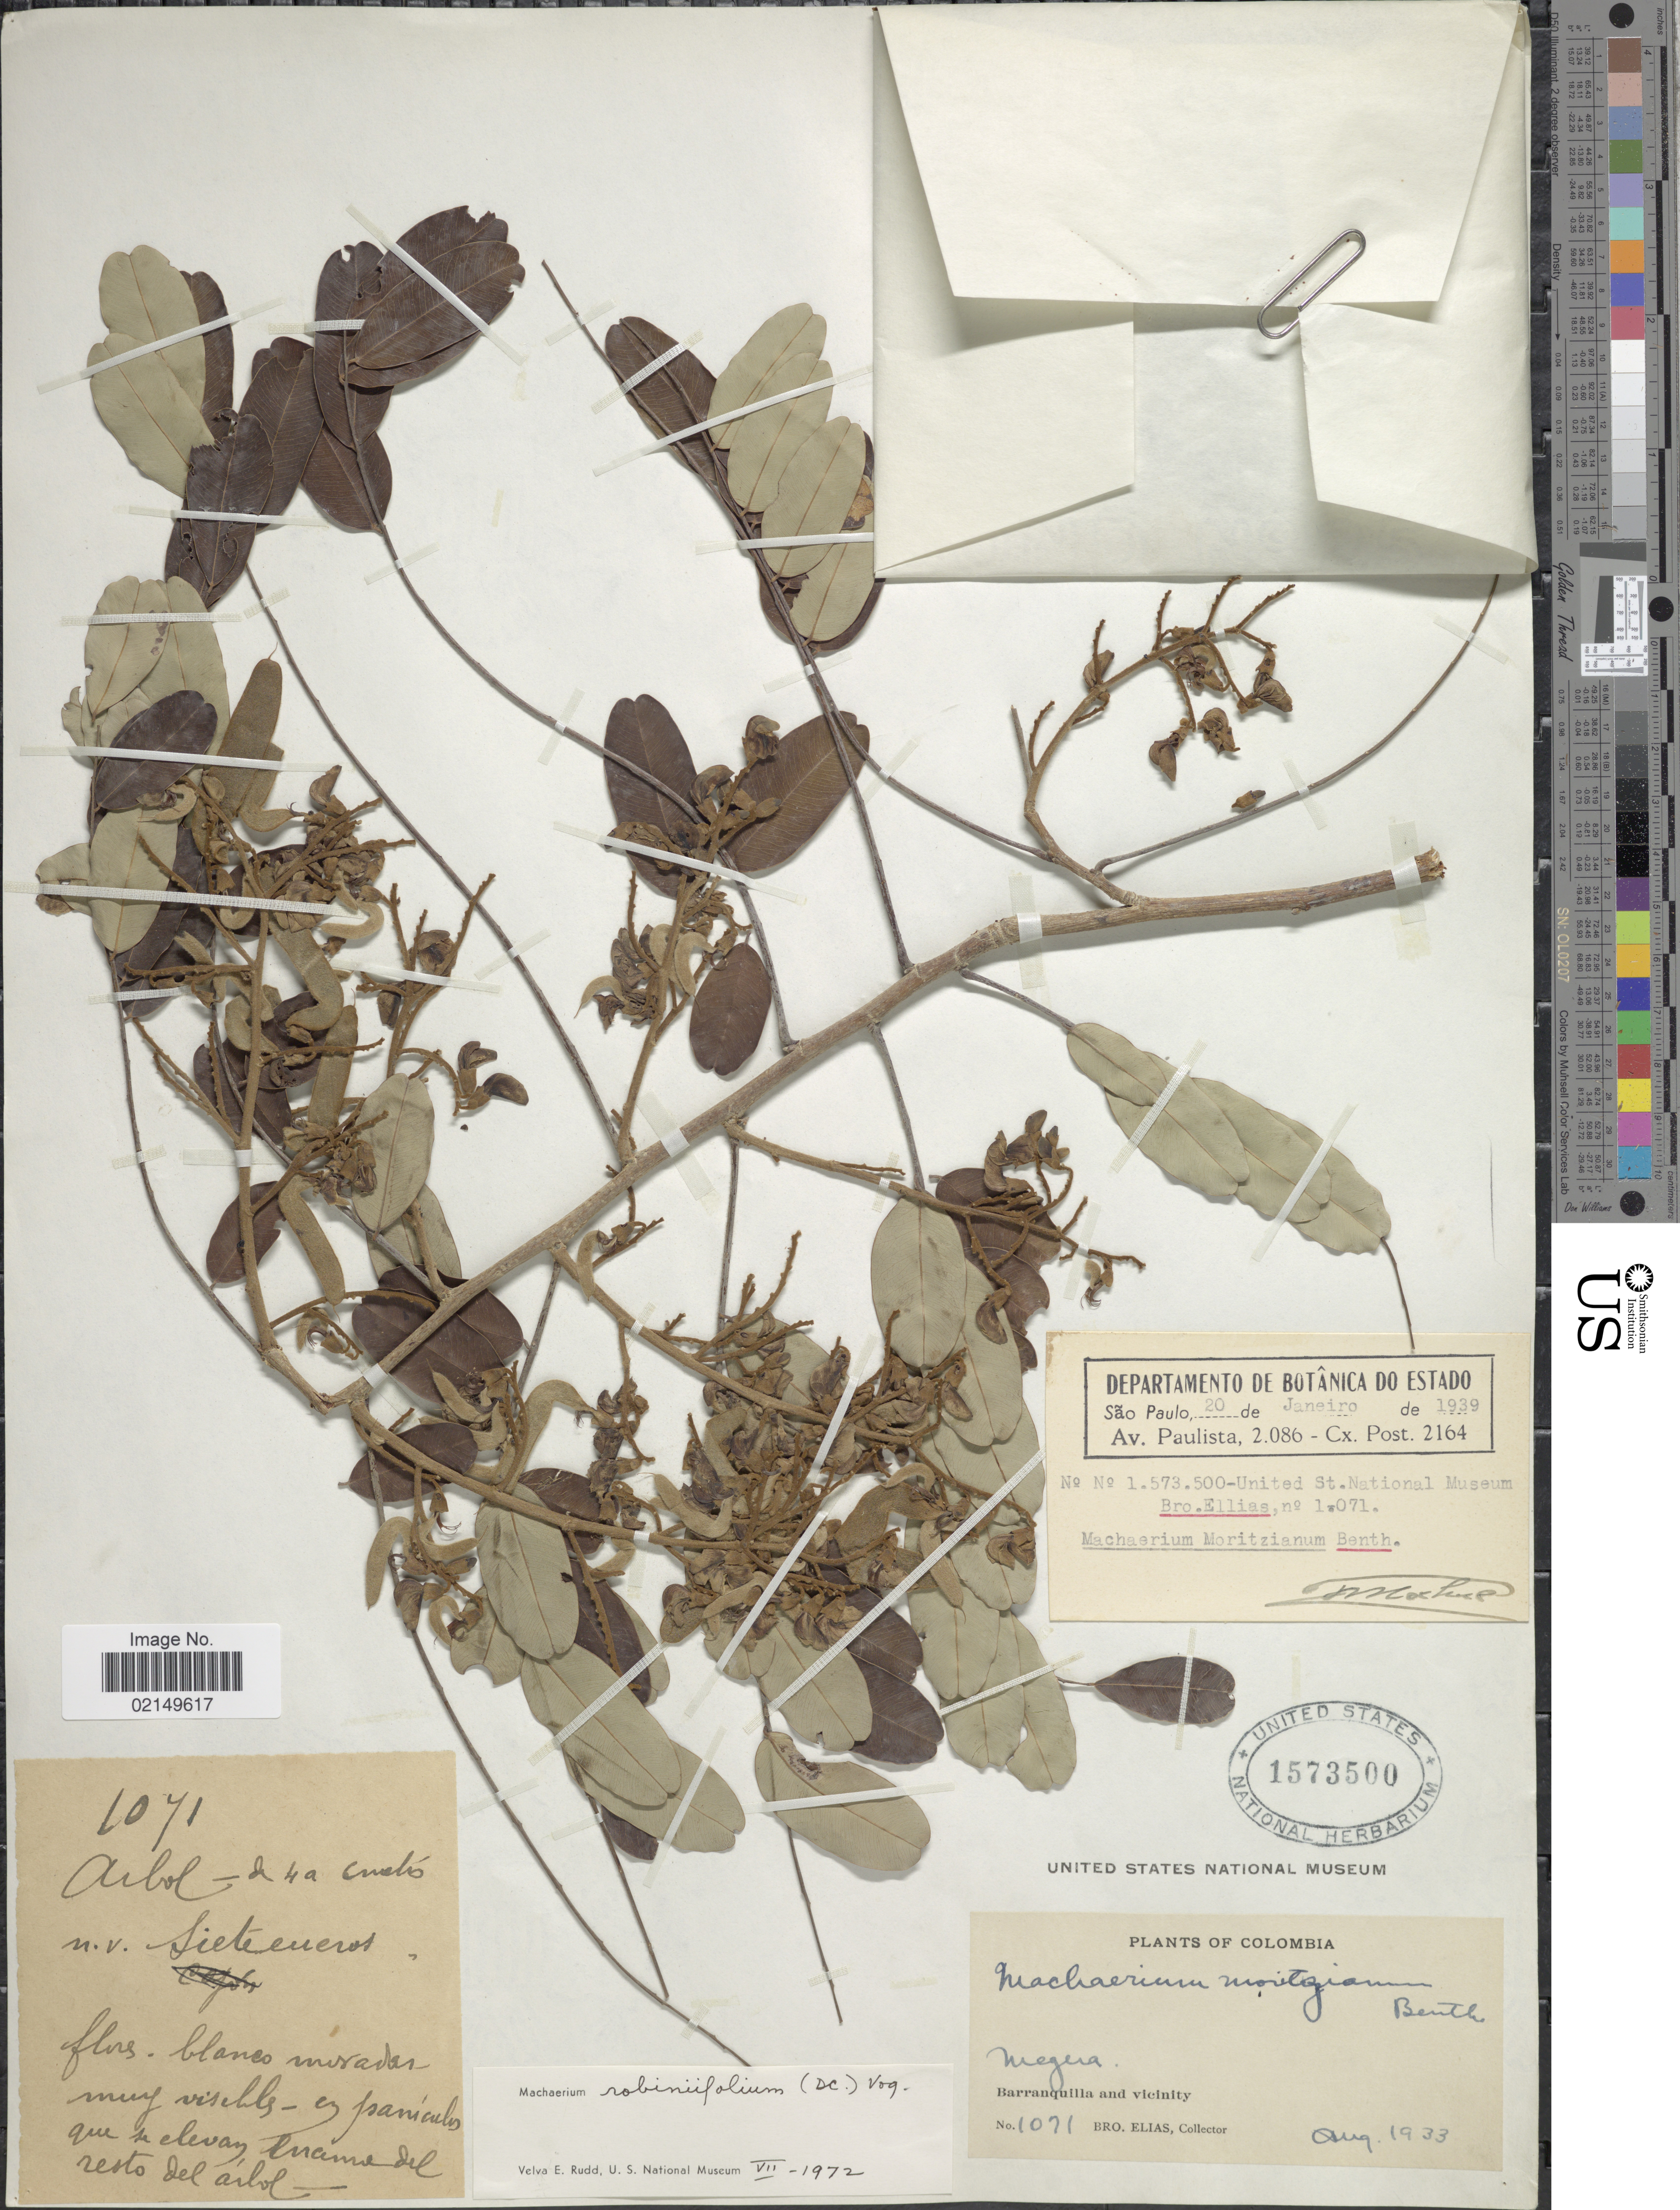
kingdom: Plantae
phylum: Tracheophyta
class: Magnoliopsida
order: Fabales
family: Fabaceae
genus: Machaerium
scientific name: Machaerium robinifolium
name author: (DC.) Vogel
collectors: Bro. Elias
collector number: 1071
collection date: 1933-08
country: Colombia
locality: Megera, Barranquilla and vicinity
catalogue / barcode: US 1573500